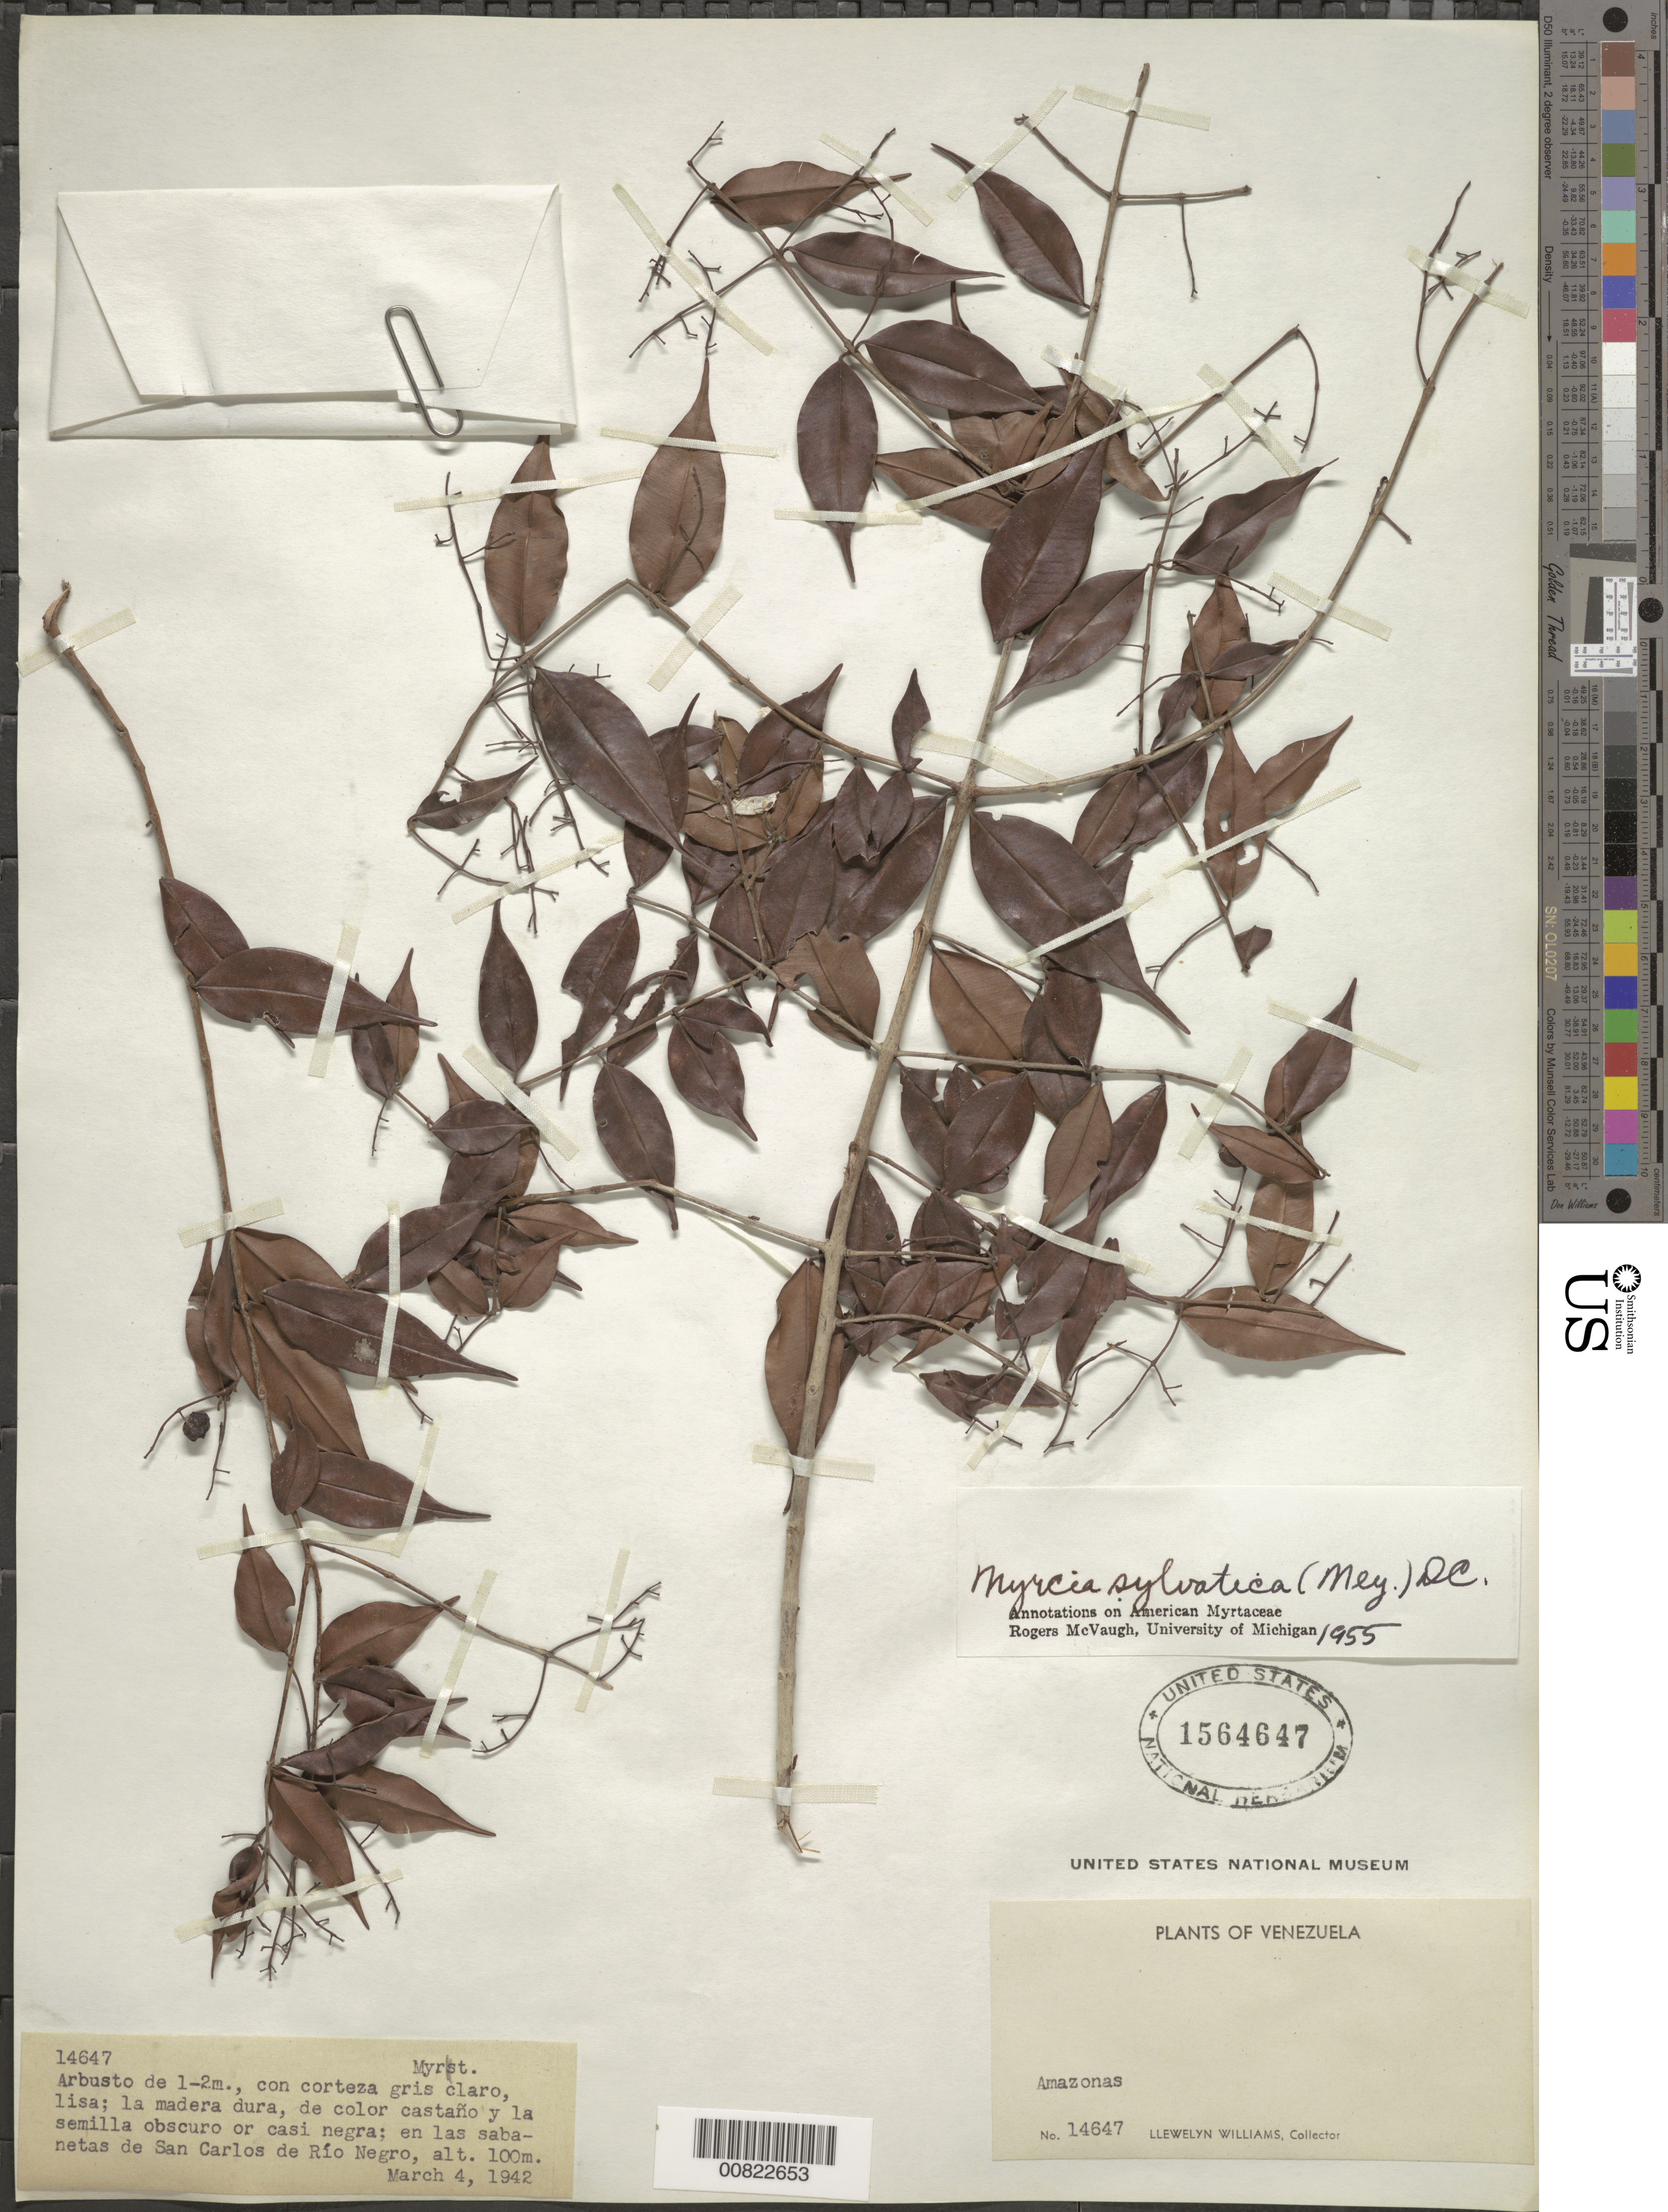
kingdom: Plantae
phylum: Tracheophyta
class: Magnoliopsida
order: Myrtales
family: Myrtaceae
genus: Myrcia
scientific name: Myrcia sylvatica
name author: (G. Mey.) DC.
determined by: McVaugh, R.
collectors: Ll. Williams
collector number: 14647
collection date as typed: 4-Mar-42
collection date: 1942-03-04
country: Venezuela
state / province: Amazonas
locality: San Carlos de Río Negro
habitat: Sabanetas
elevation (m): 100